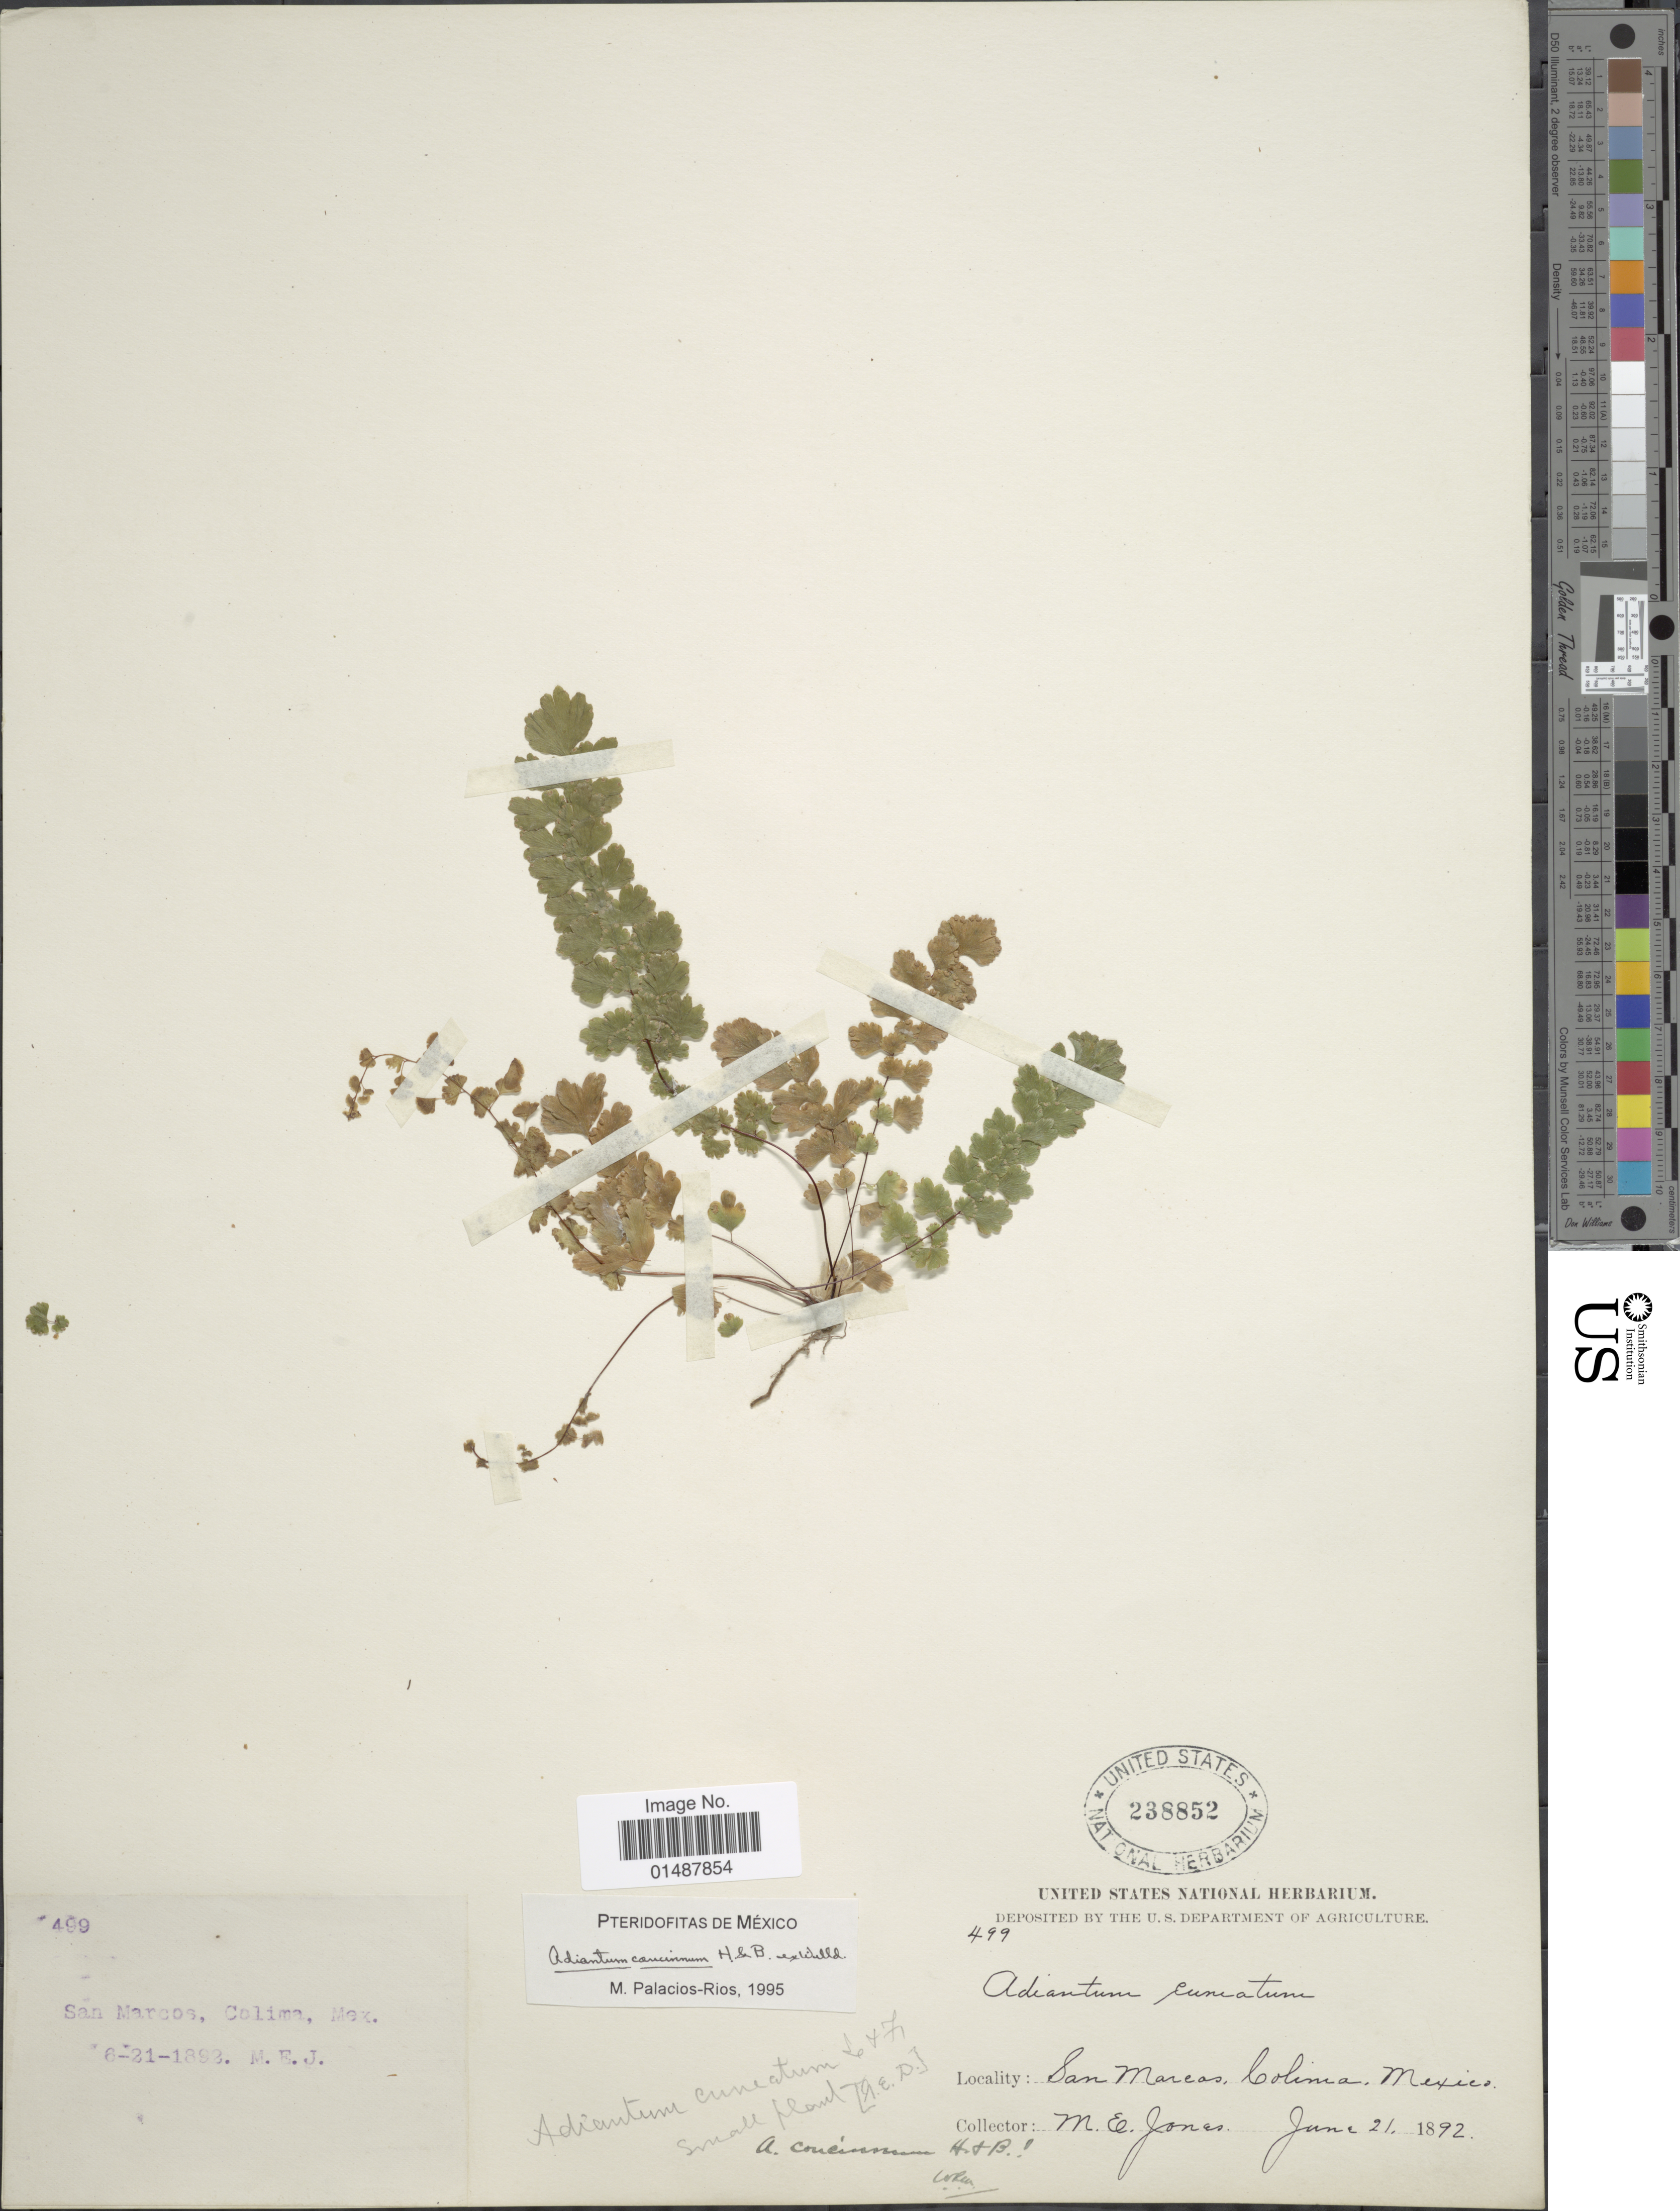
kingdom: Plantae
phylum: Tracheophyta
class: Polypodiopsida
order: Polypodiales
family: Pteridaceae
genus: Adiantum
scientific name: Adiantum concinnum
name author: Humb. & Bonpl. ex Willd.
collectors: M. E. Jones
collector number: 499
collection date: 1892-06-21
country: Mexico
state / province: Colima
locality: San Marcos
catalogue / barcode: US 238852